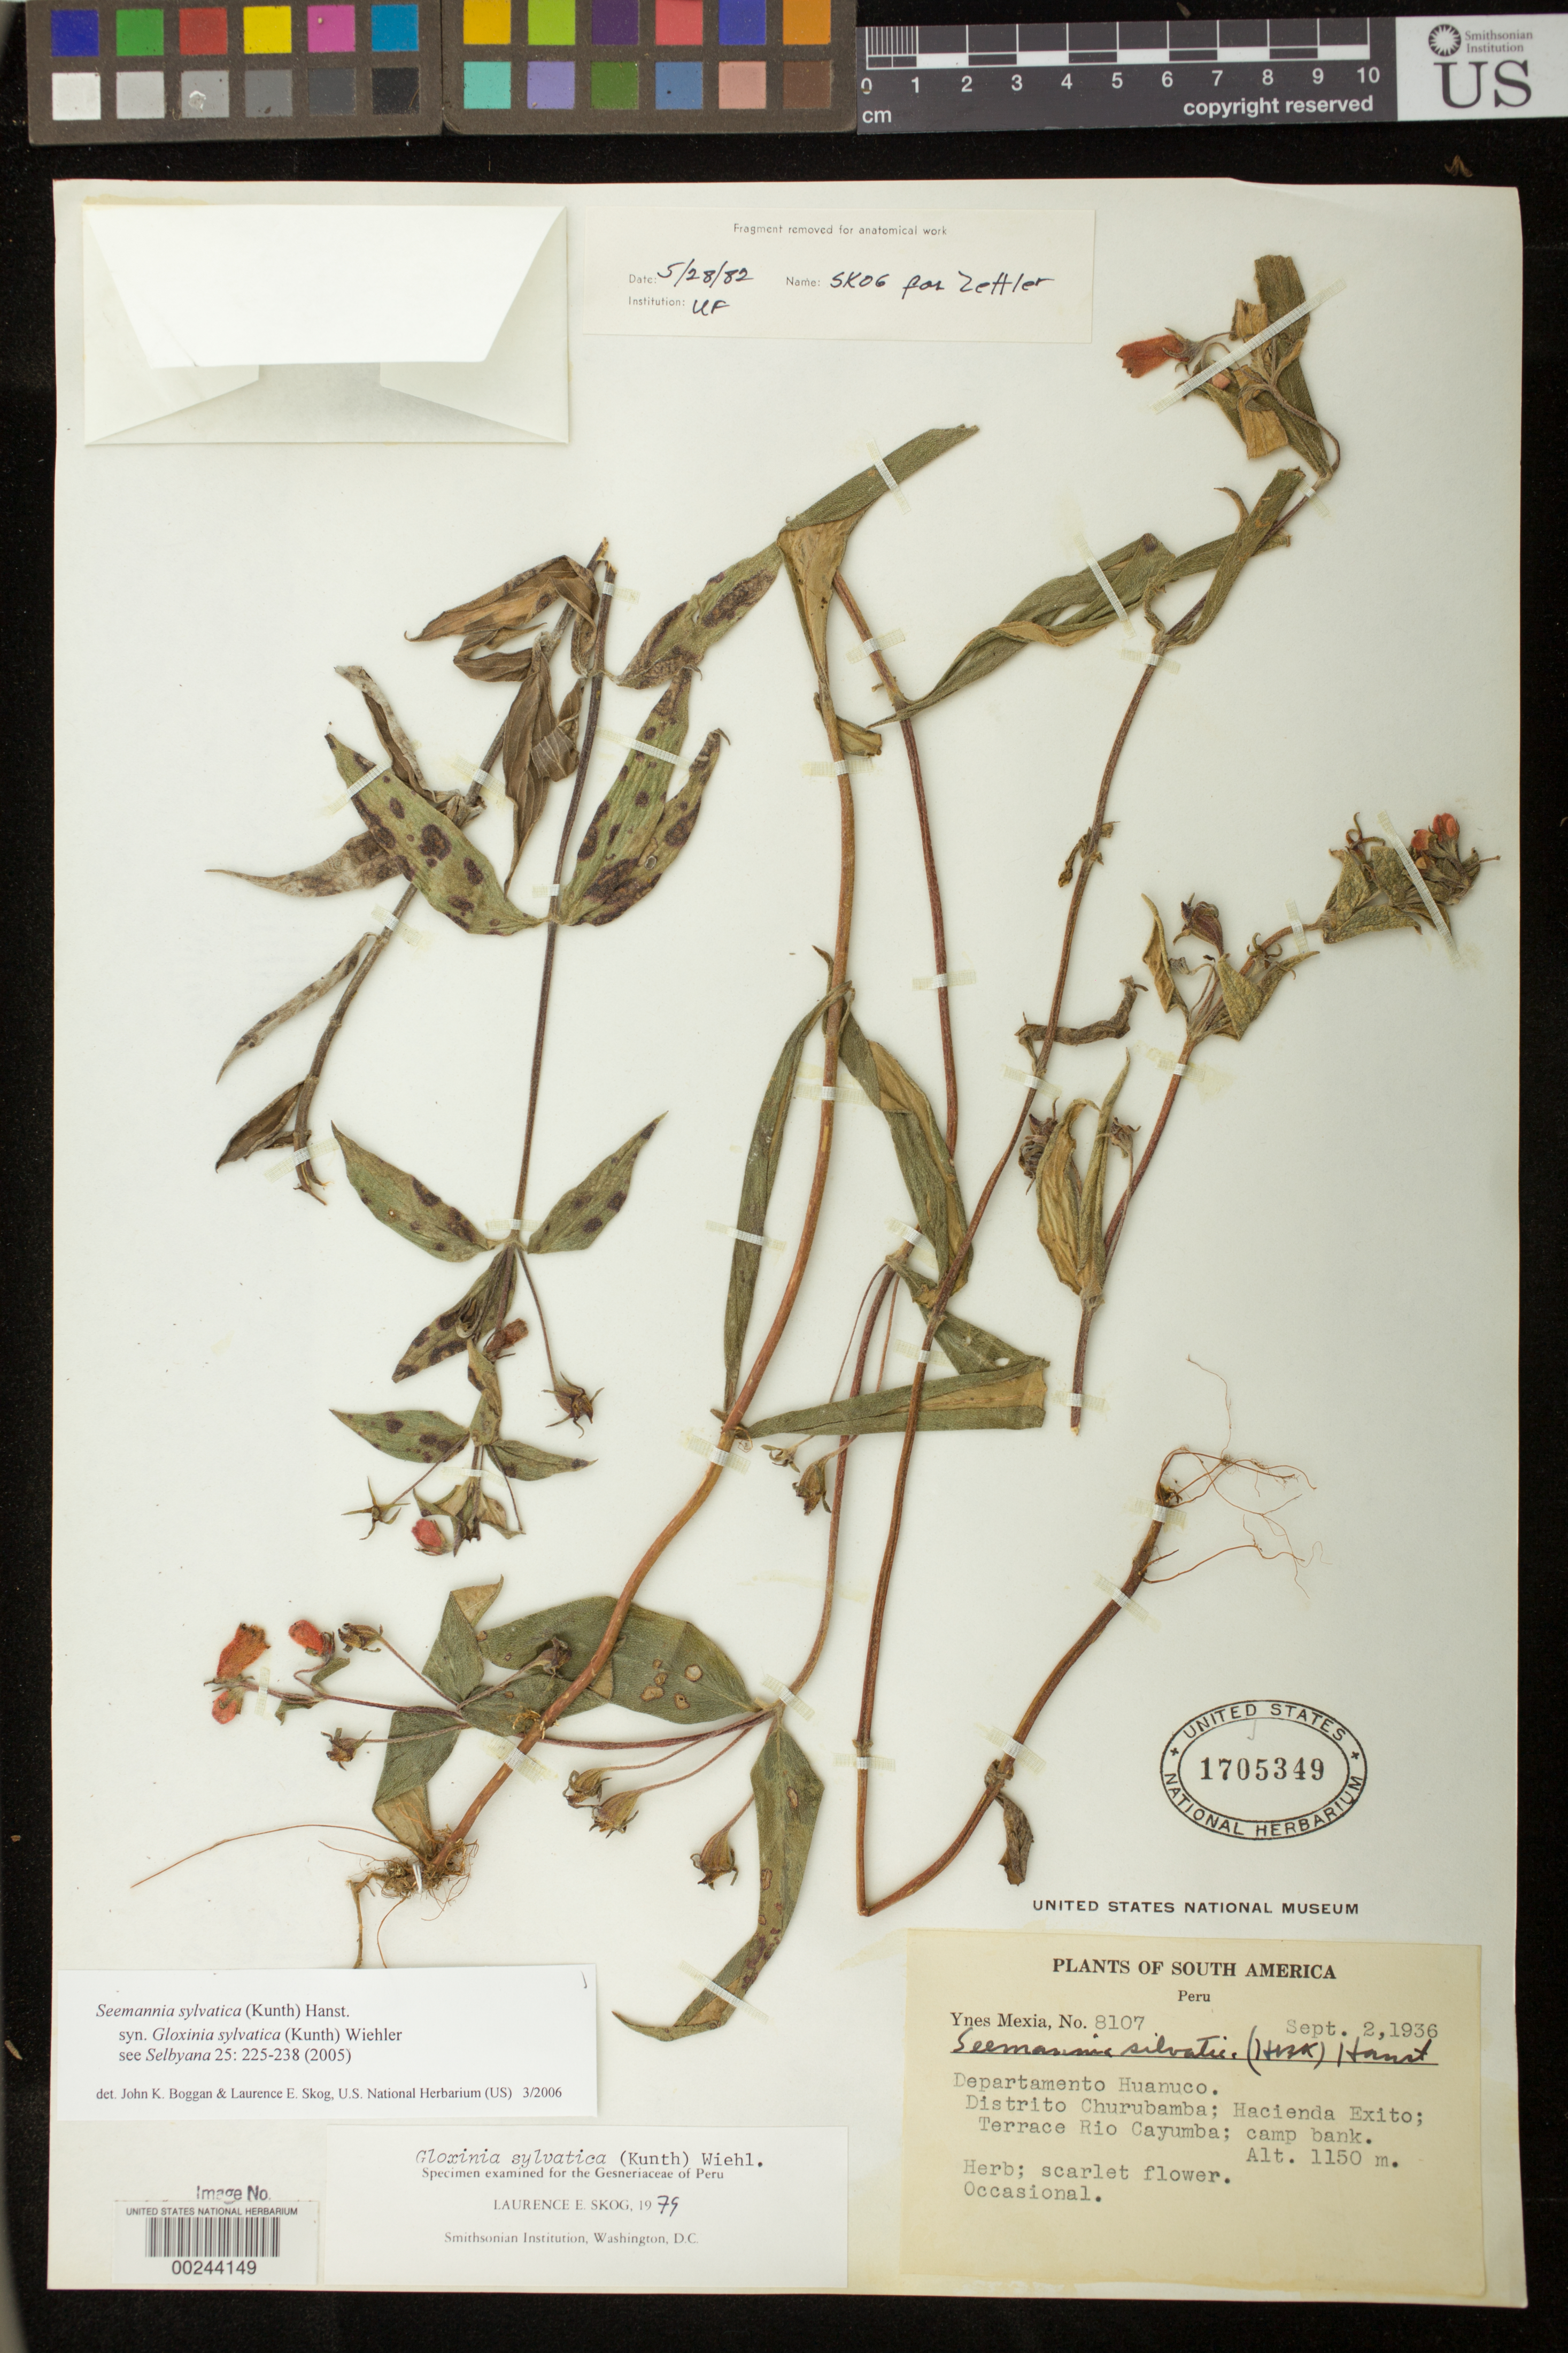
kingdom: Plantae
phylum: Tracheophyta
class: Magnoliopsida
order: Lamiales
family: Gesneriaceae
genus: Seemannia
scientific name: Seemannia sylvatica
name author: (Kunth) Hanst.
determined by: Boggan, J. K.; Skog, L. E.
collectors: Y. Mexia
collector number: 8107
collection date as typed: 02 Sep 1936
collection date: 1936-09-02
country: Peru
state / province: Huánuco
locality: Dist. Churubamba, Hacienda Exito, terrace Rio Cayumba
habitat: Camp bank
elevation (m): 1150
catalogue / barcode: US 1705349